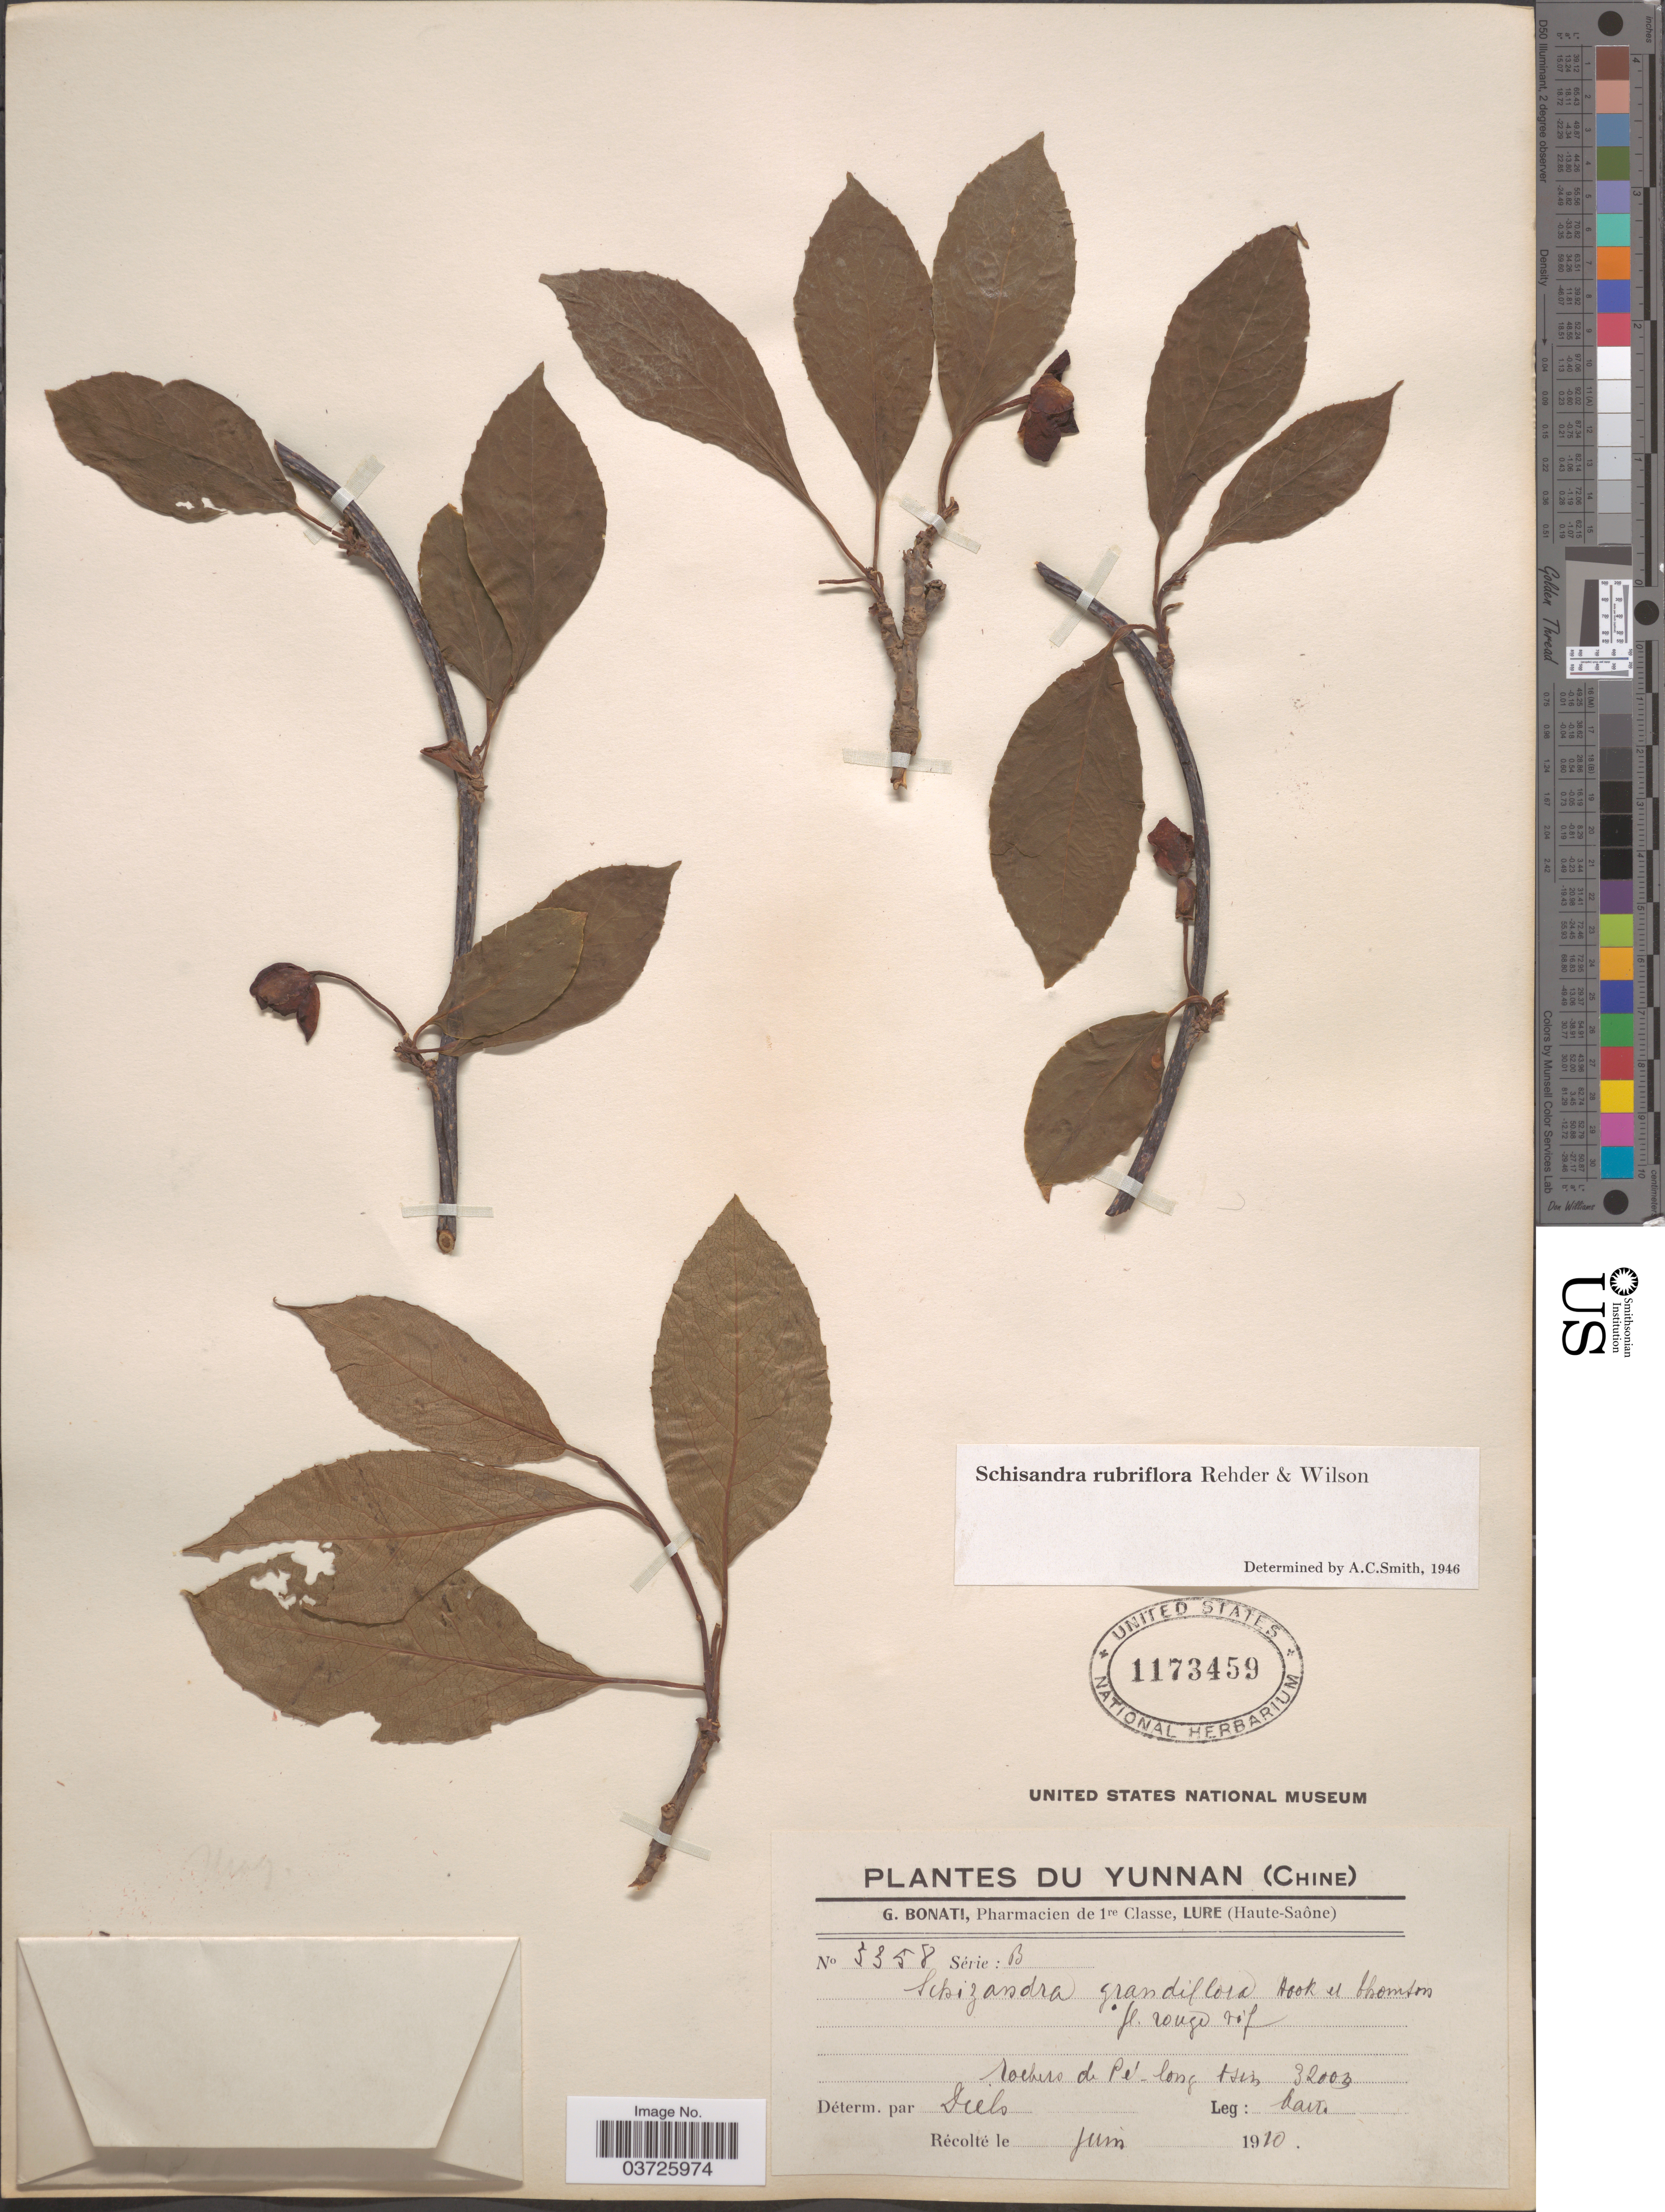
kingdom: Plantae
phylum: Tracheophyta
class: Magnoliopsida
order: Austrobaileyales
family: Schisandraceae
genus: Schisandra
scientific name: Schisandra grandiflora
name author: (Wall.) Hook. f. & Thoms.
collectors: G. Bonati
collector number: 3358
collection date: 1920-06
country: China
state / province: Yunnan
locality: Rochers de Pé-long tsin.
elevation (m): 3200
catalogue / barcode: US 1173459